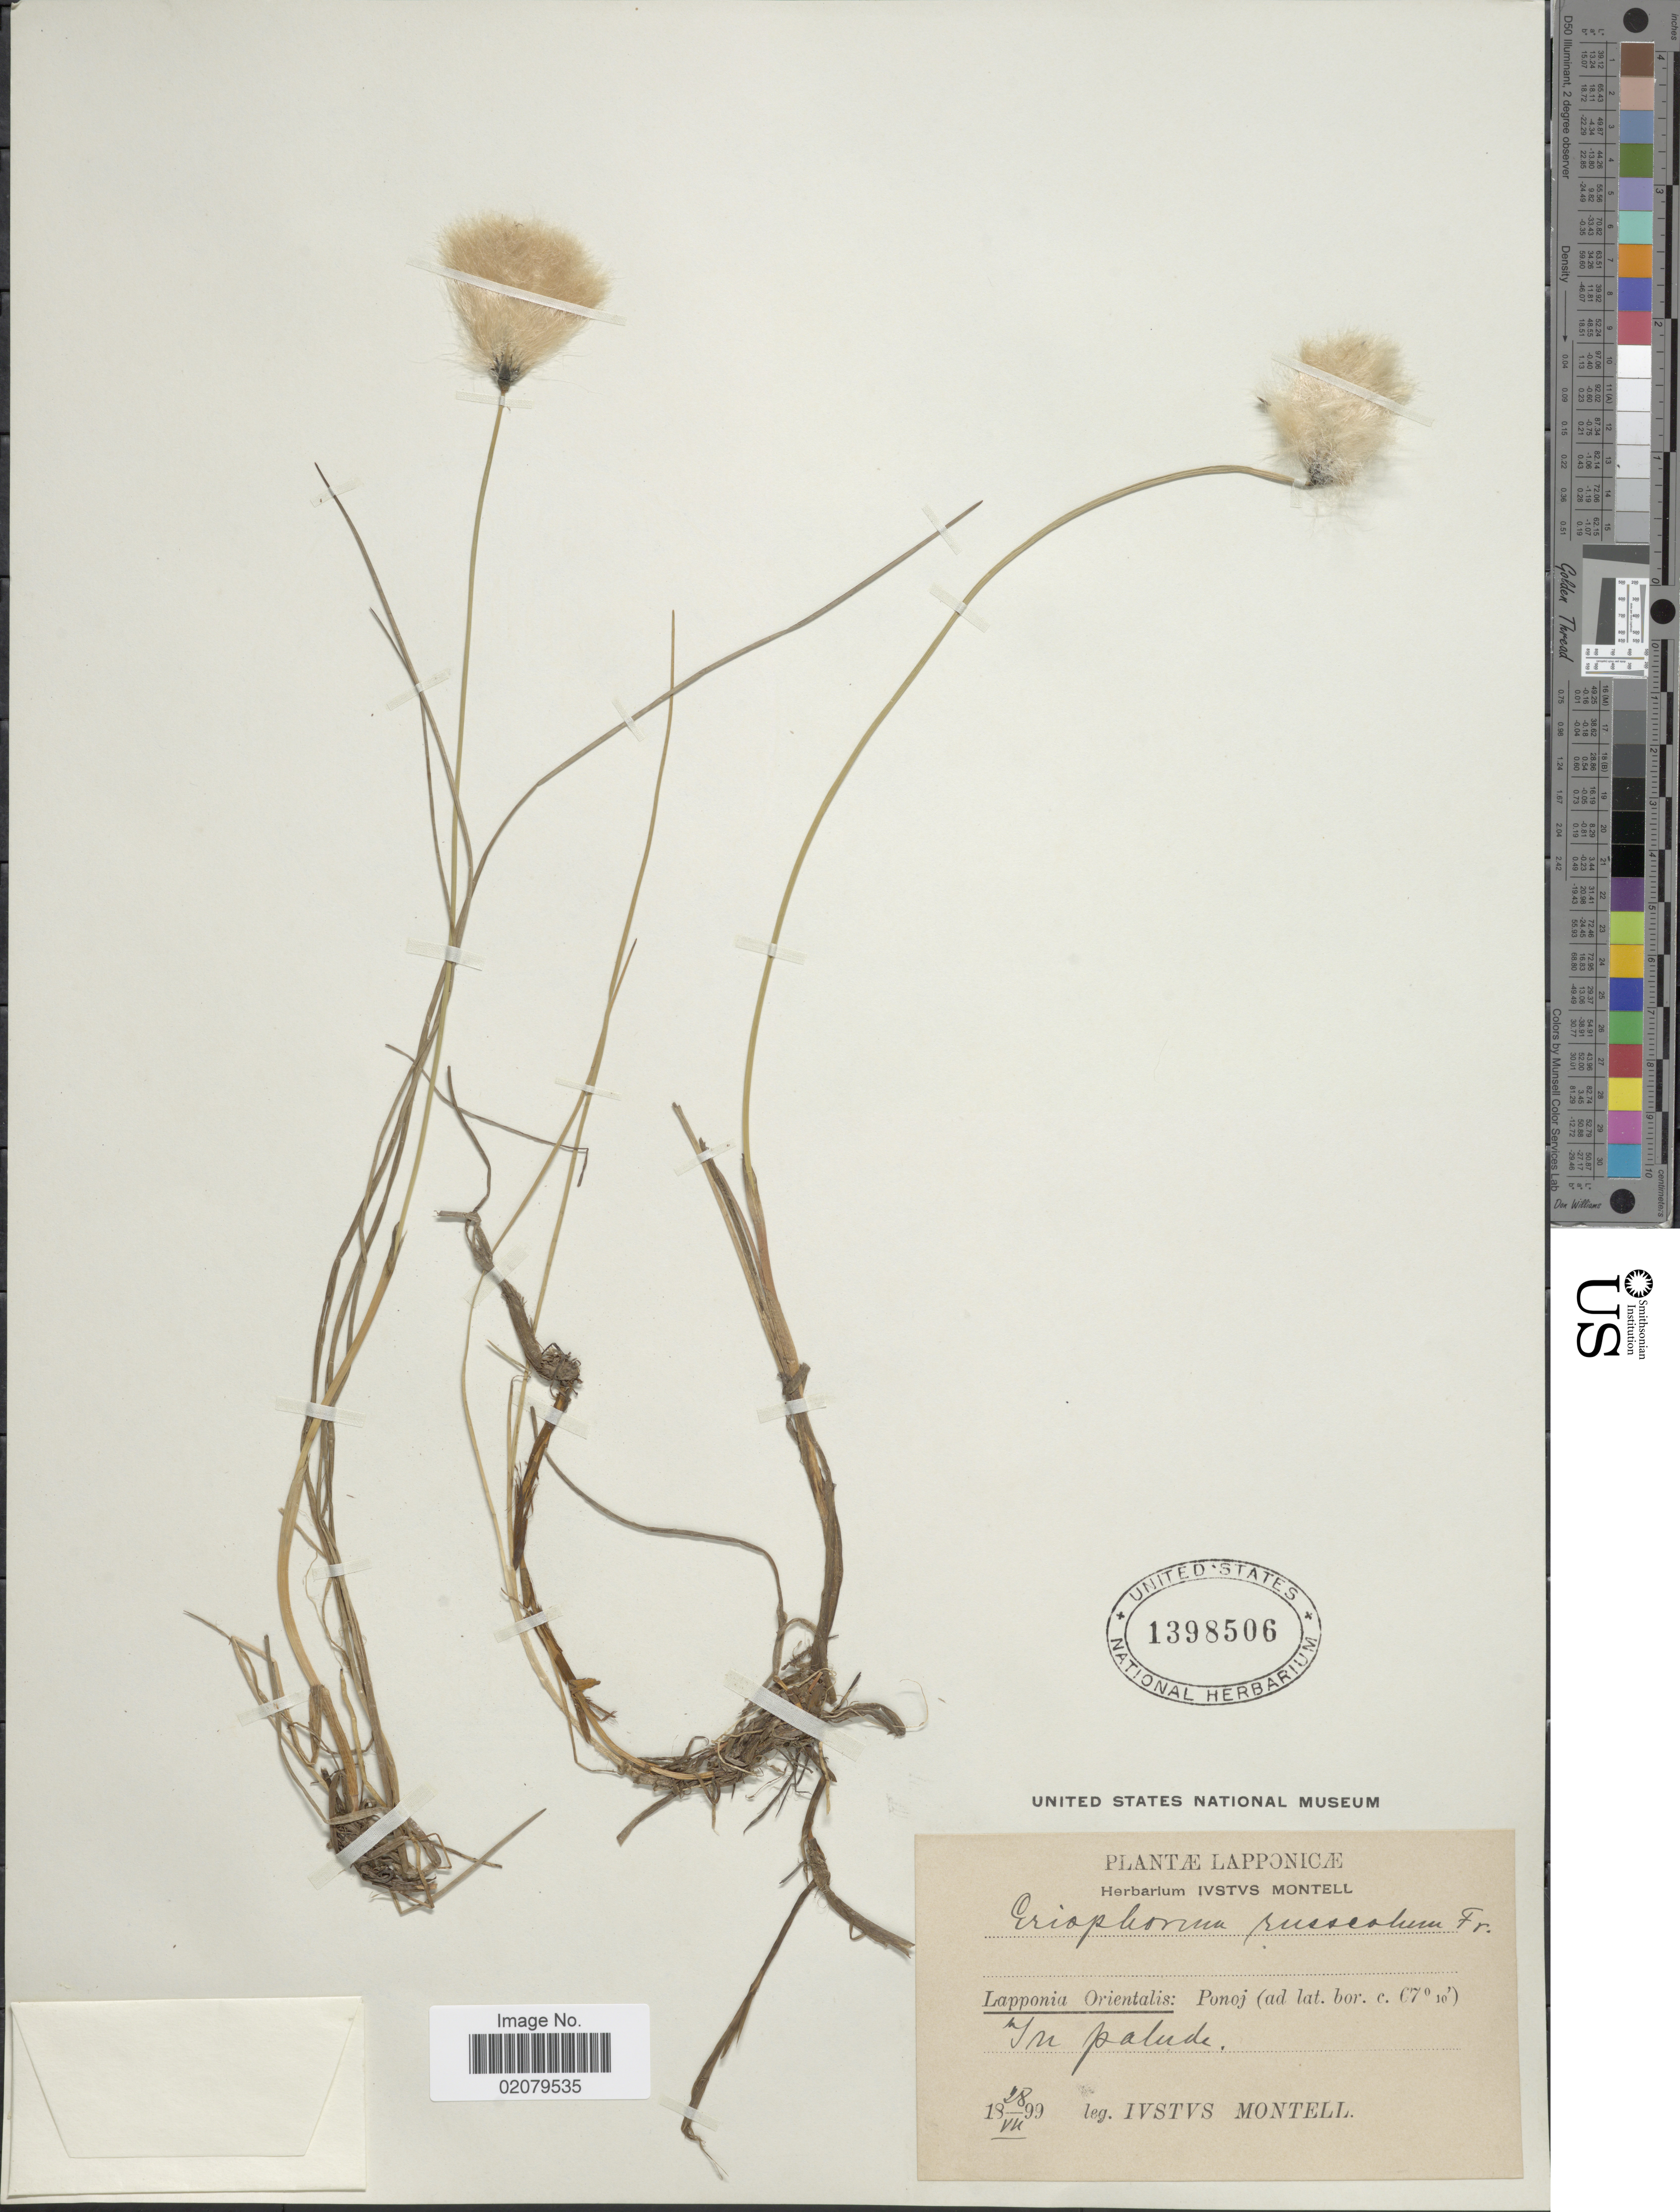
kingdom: Plantae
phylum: Tracheophyta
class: Liliopsida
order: Poales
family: Cyperaceae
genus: Eriophorum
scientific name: Eriophorum chamissonis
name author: C.A. Mey.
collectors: I. Montell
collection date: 1899-07-28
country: Finland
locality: Lapponia Orientalis: Ponoj, In palude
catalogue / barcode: US 1398506